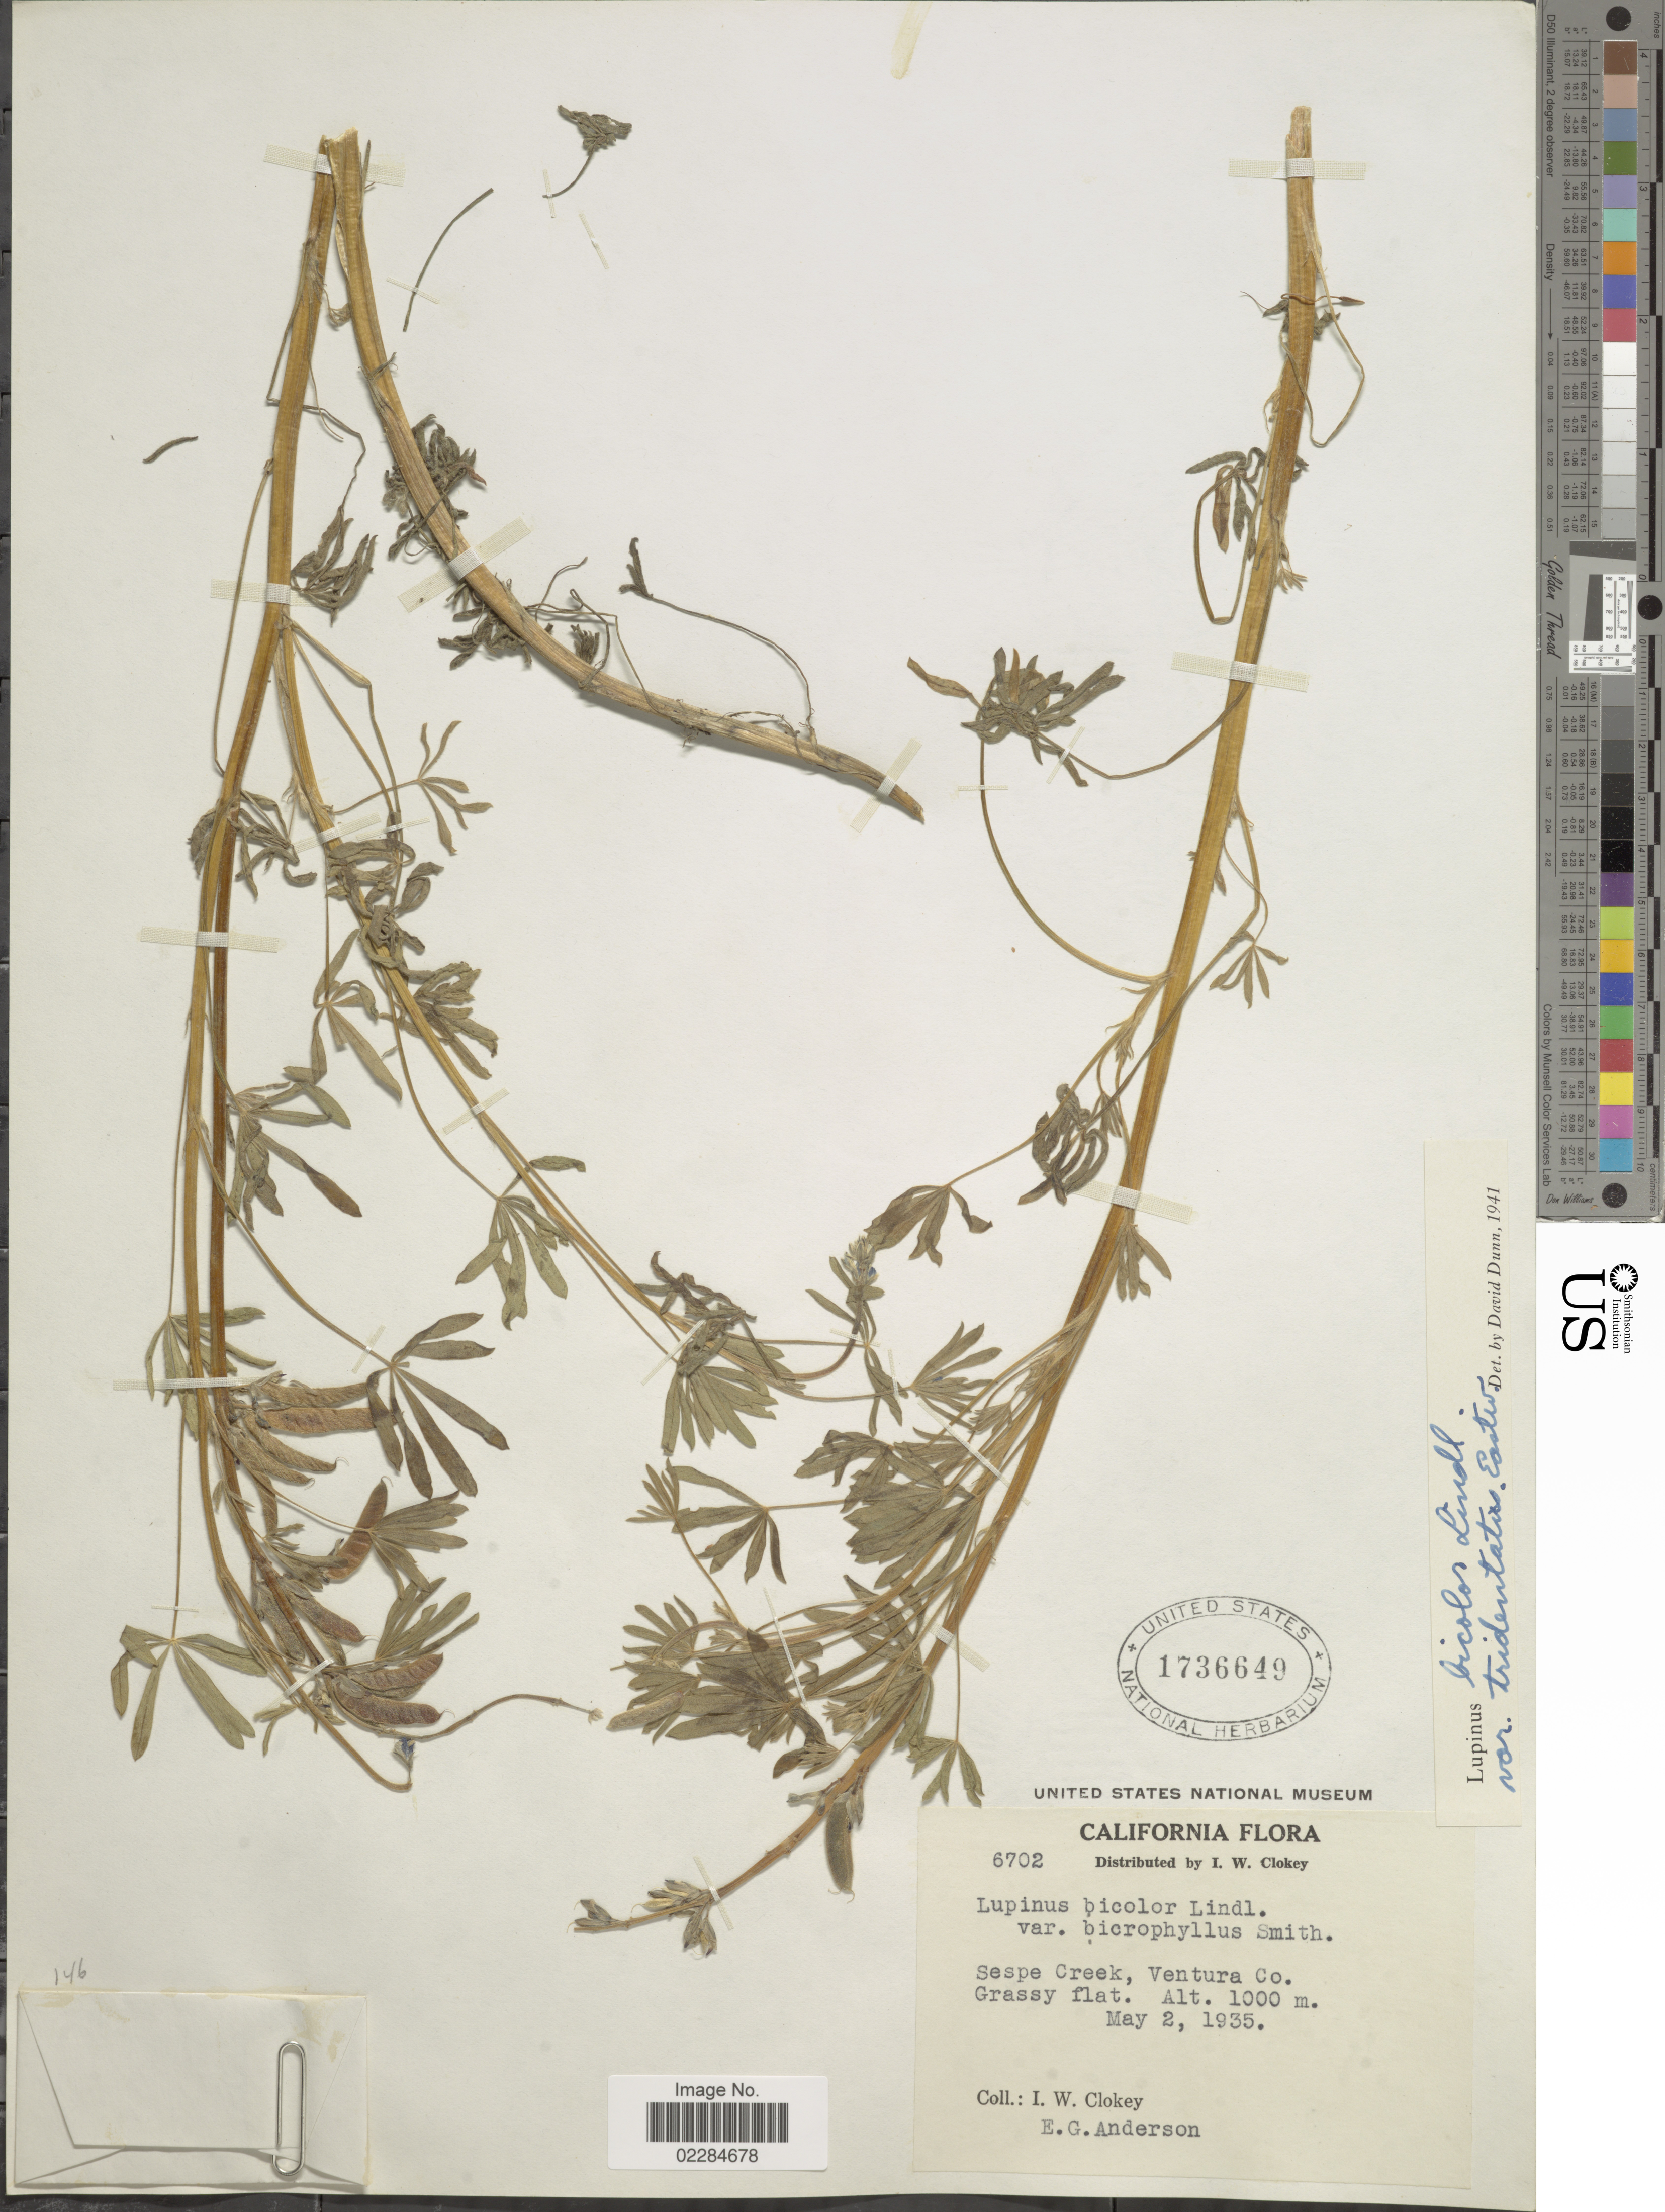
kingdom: Plantae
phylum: Tracheophyta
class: Magnoliopsida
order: Fabales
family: Fabaceae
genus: Lupinus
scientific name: Lupinus bicolor var. tridentatus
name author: Lindl.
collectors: I. W. Clokey & E. G. Anderson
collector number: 6702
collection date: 1935-05-02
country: United States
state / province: California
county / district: Ventura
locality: Sespe Creek, Ventura Co.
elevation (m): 1000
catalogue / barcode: US 1726649